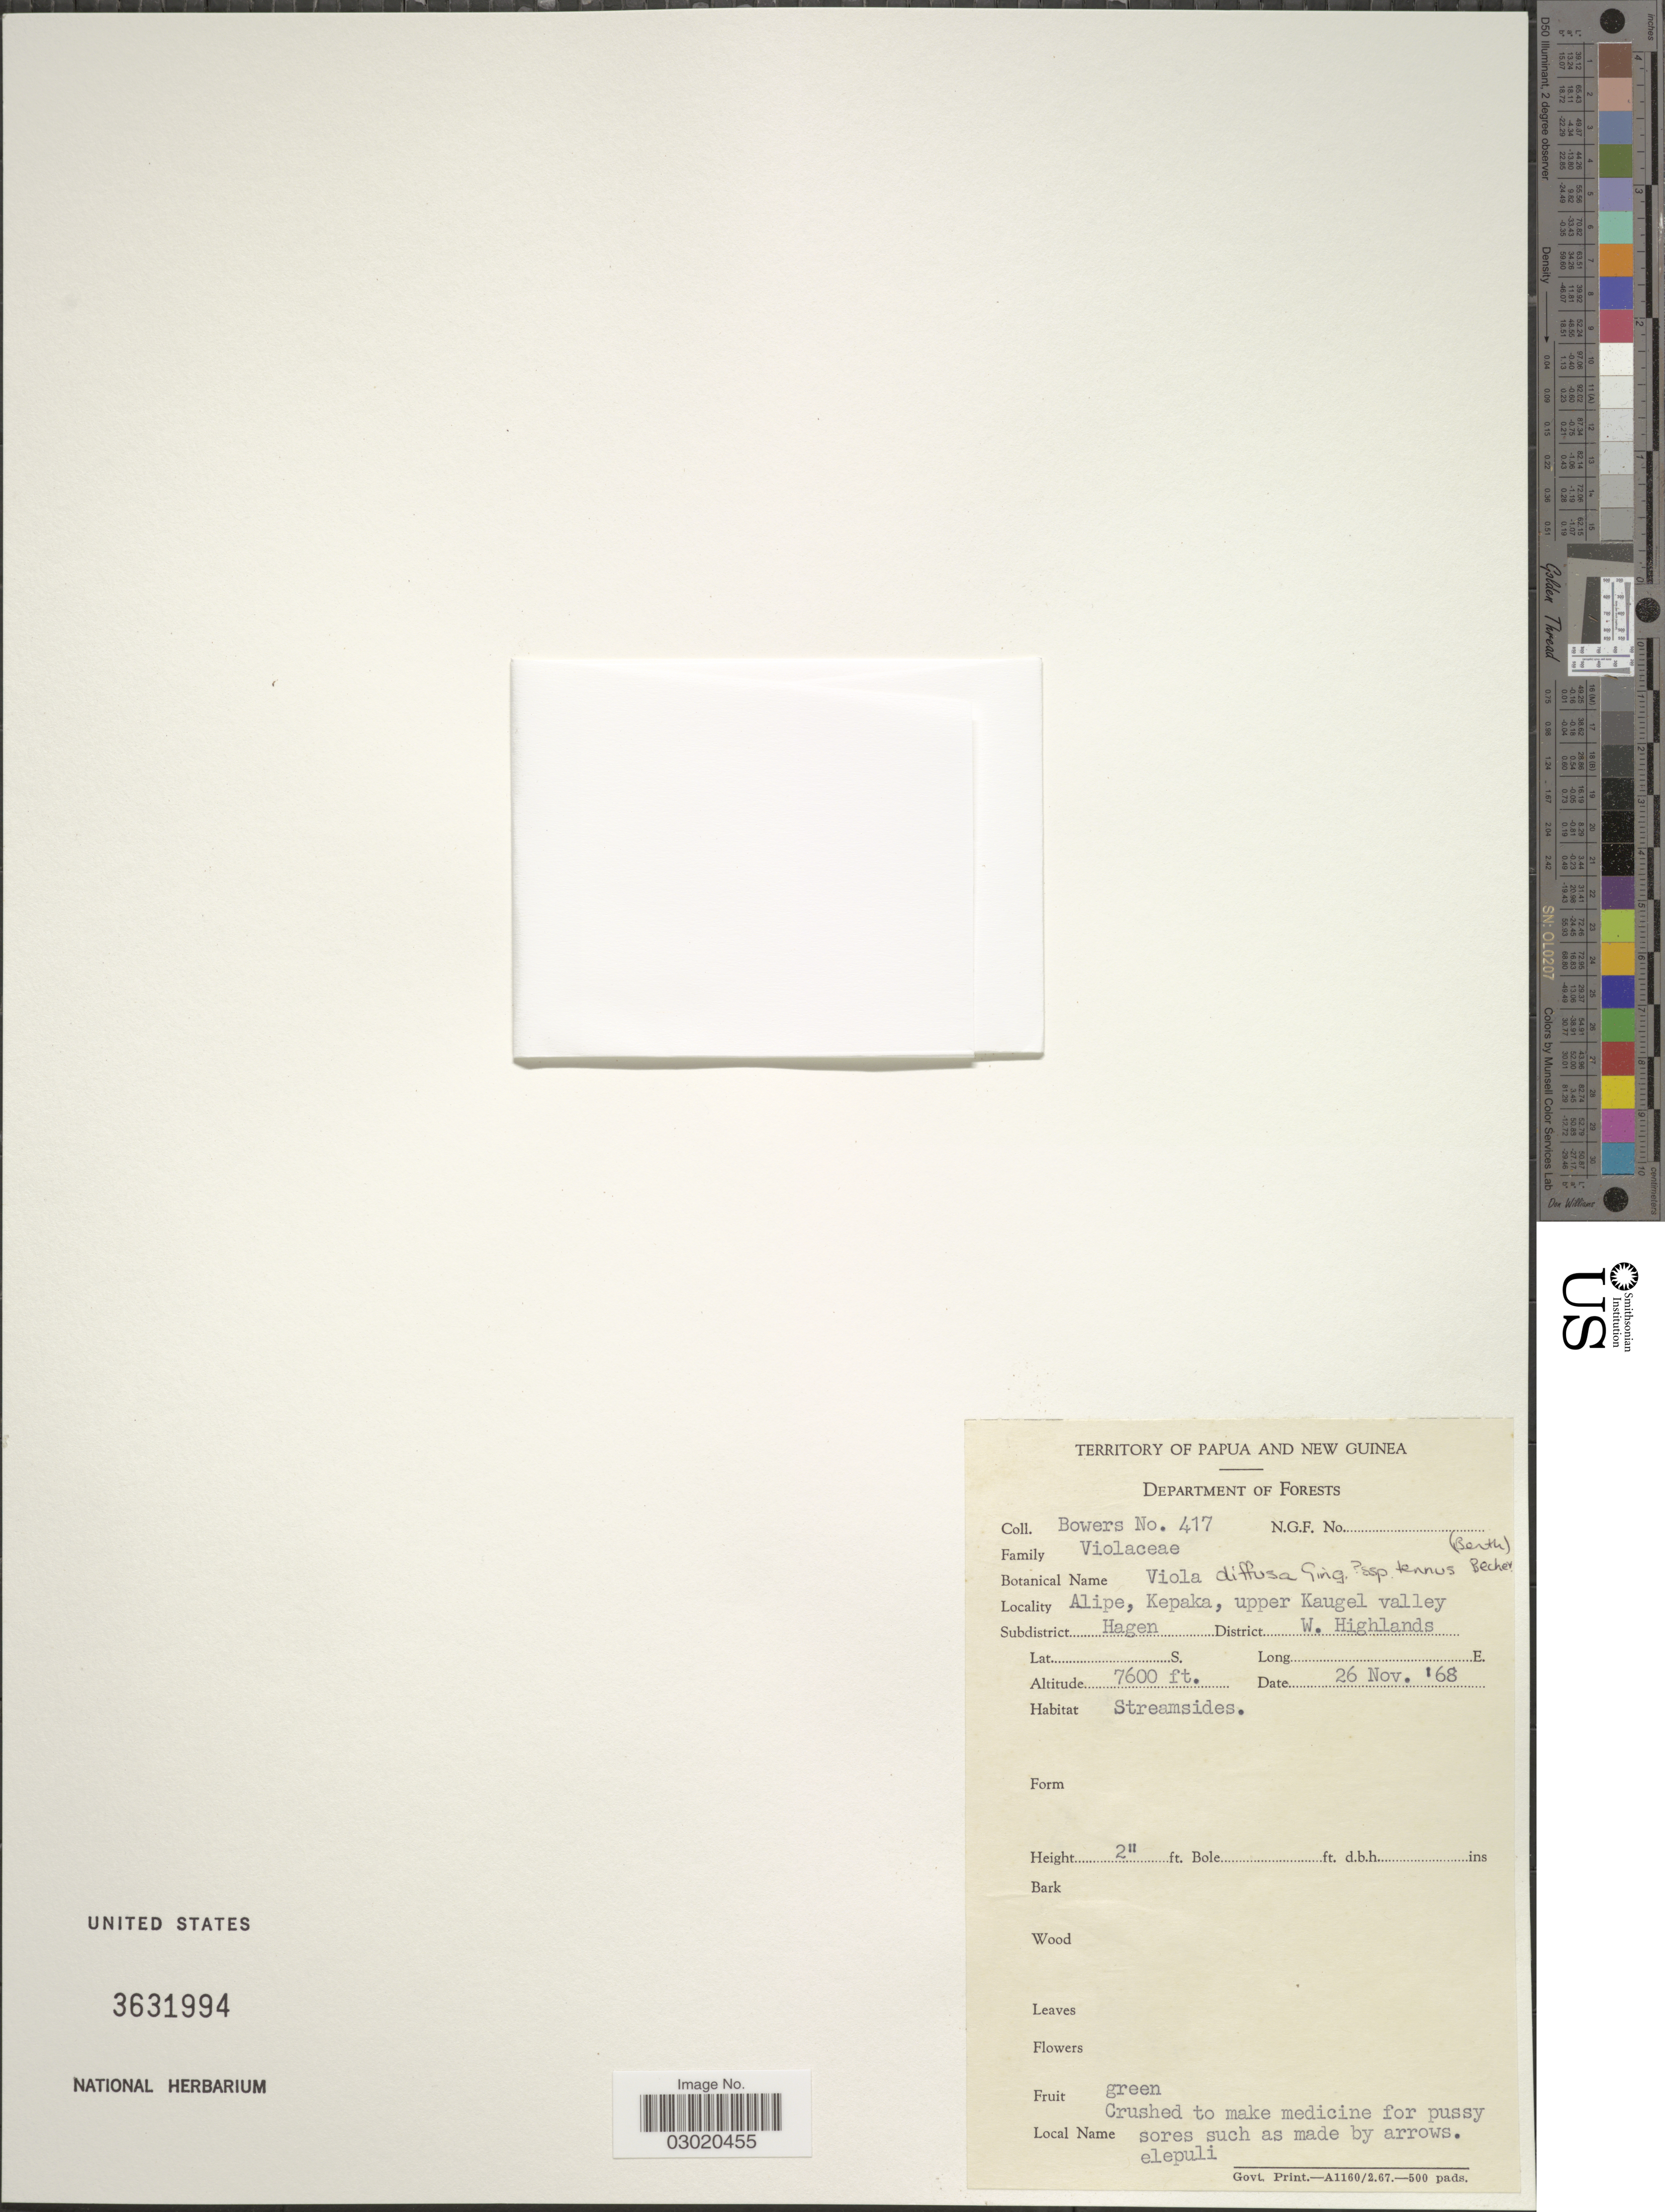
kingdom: Plantae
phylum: Tracheophyta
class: Magnoliopsida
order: Malpighiales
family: Violaceae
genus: Viola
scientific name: Viola diffusa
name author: Ging.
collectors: -. Bowers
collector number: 417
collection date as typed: Transcribed d/m/y: 26/11/68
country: Papua New Guinea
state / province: Western Highlands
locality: Territory Papua and New Guinea. Alipe, Kepaka, upper Kaugel valley, Subdistrict Hagen, District W. Highlands.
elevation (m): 2316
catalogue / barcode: US 3631994